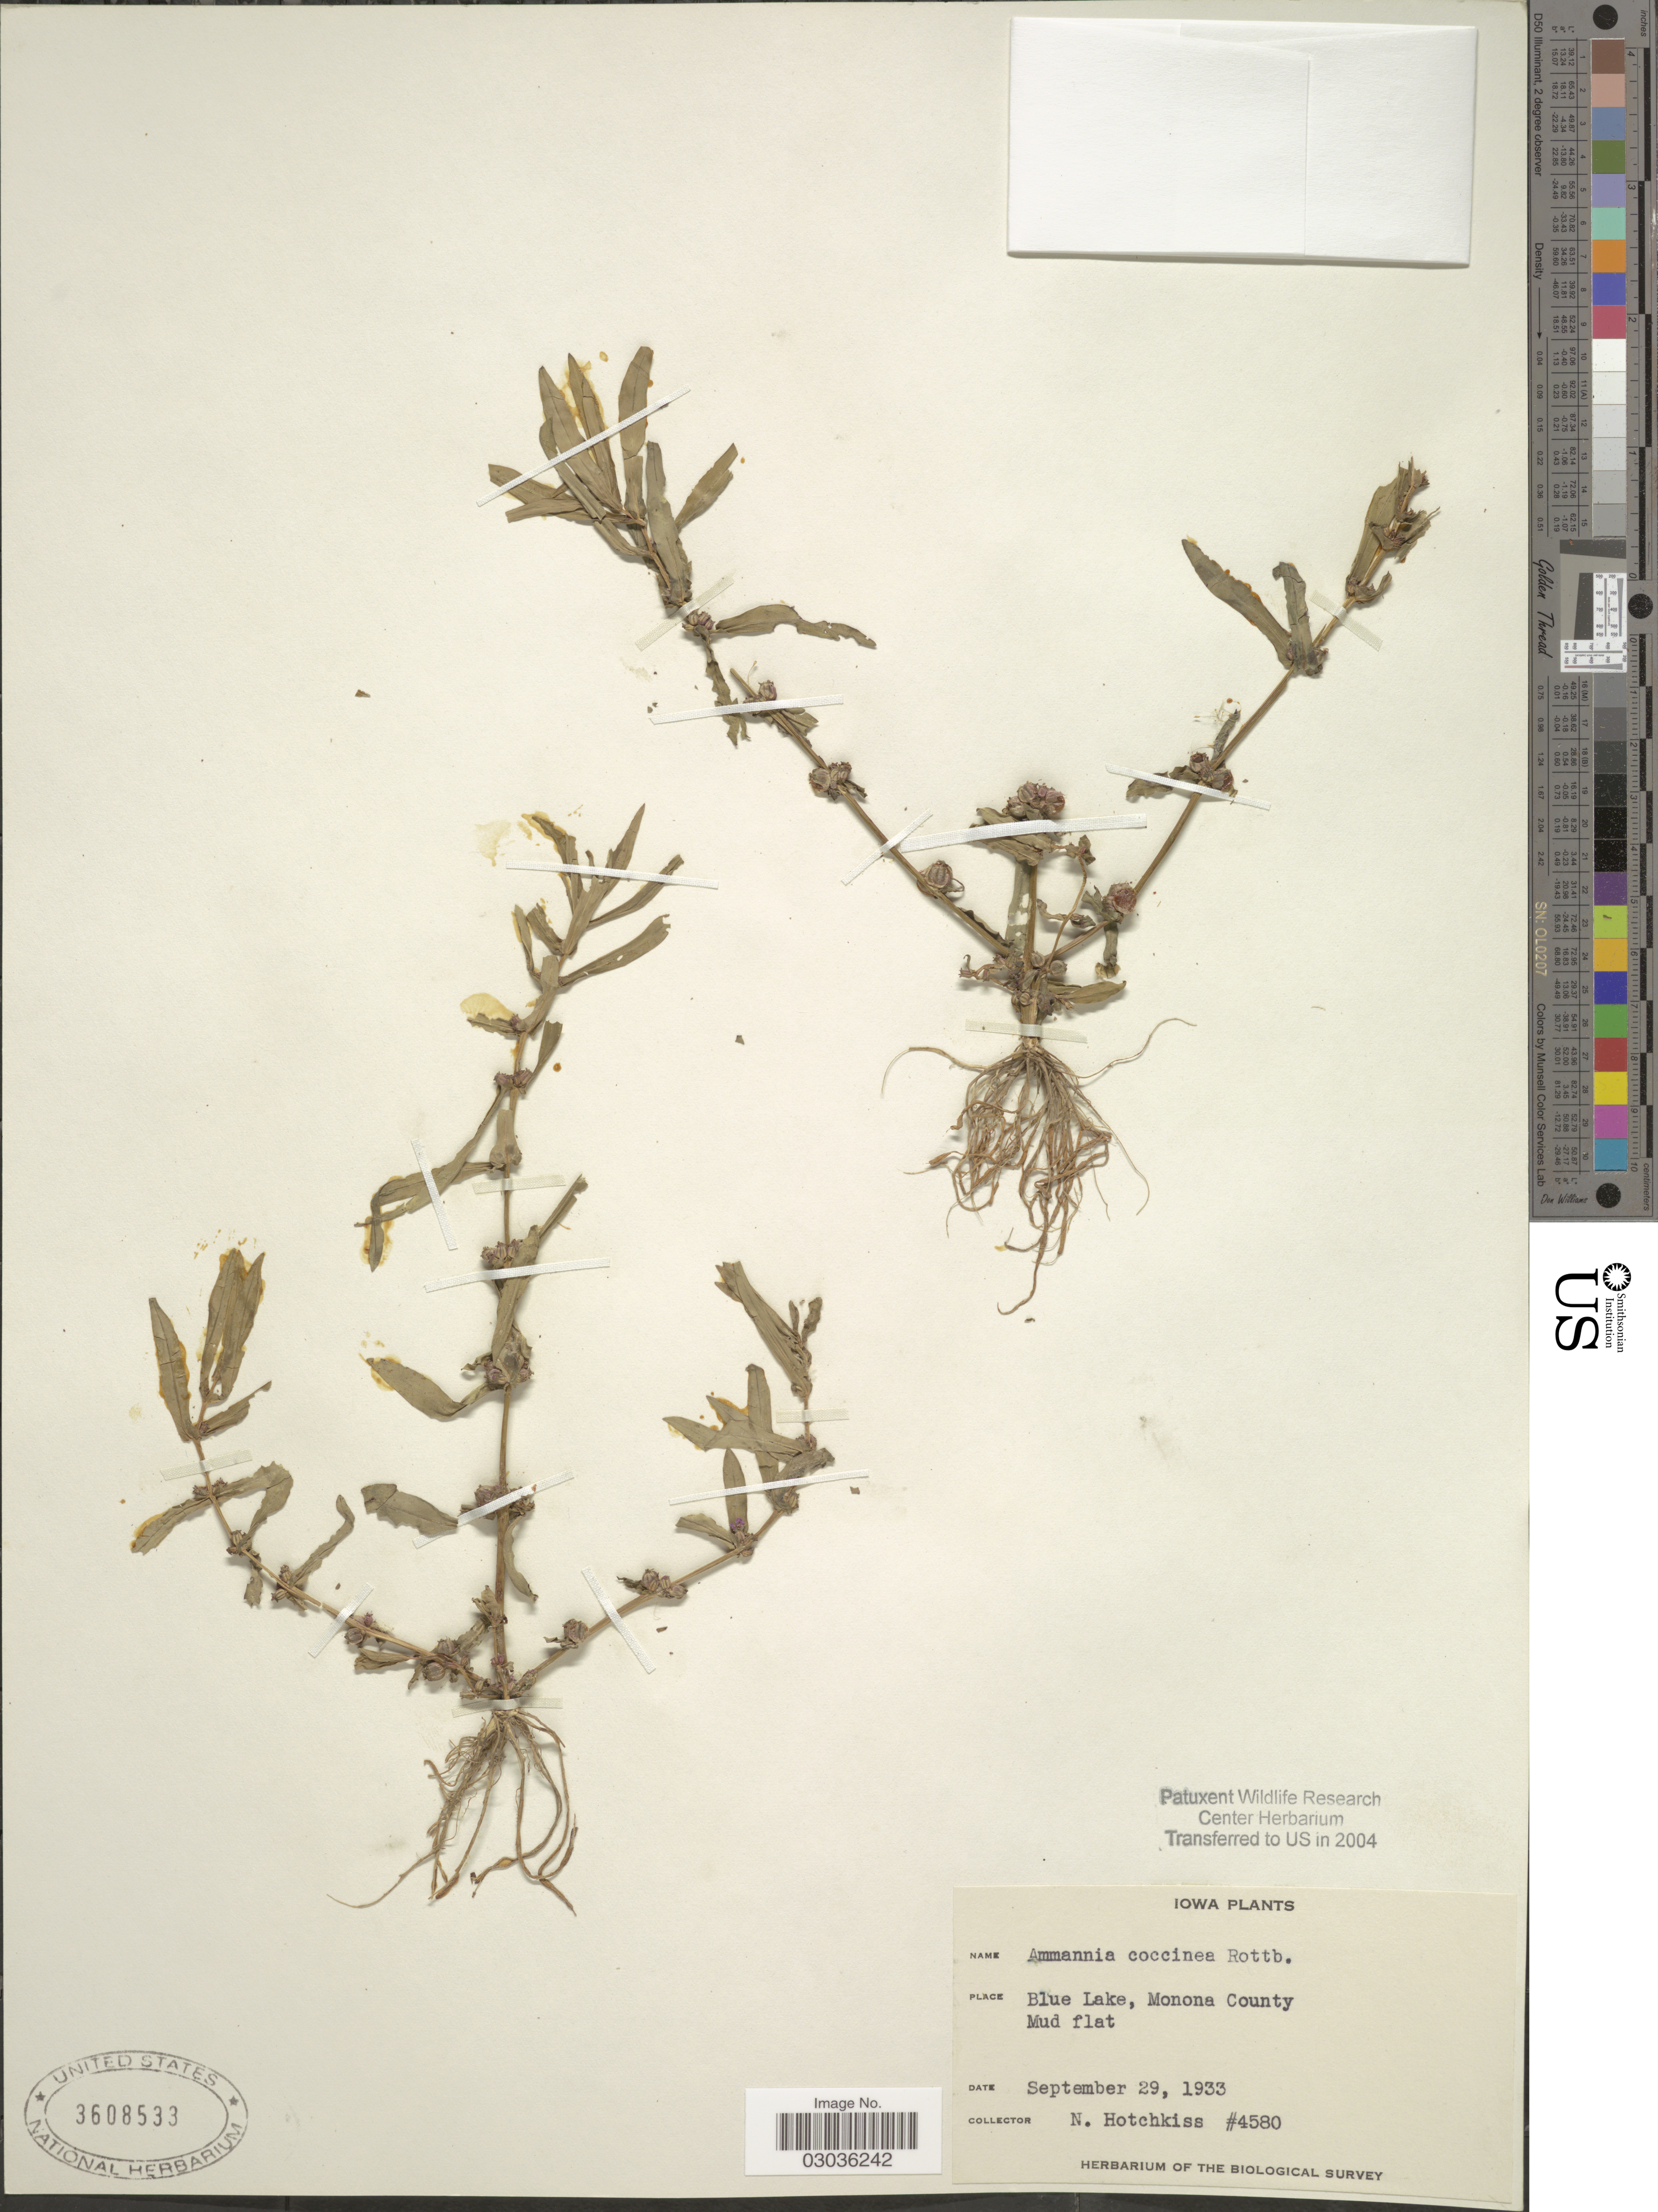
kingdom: Plantae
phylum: Tracheophyta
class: Magnoliopsida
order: Myrtales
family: Lythraceae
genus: Ammannia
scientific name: Ammannia coccinea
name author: Rottb.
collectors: N. Hotchkiss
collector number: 4580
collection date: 1933-09-29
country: United States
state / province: Iowa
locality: Blue Lake, Monona County, Mud flat.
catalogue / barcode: US 3608533